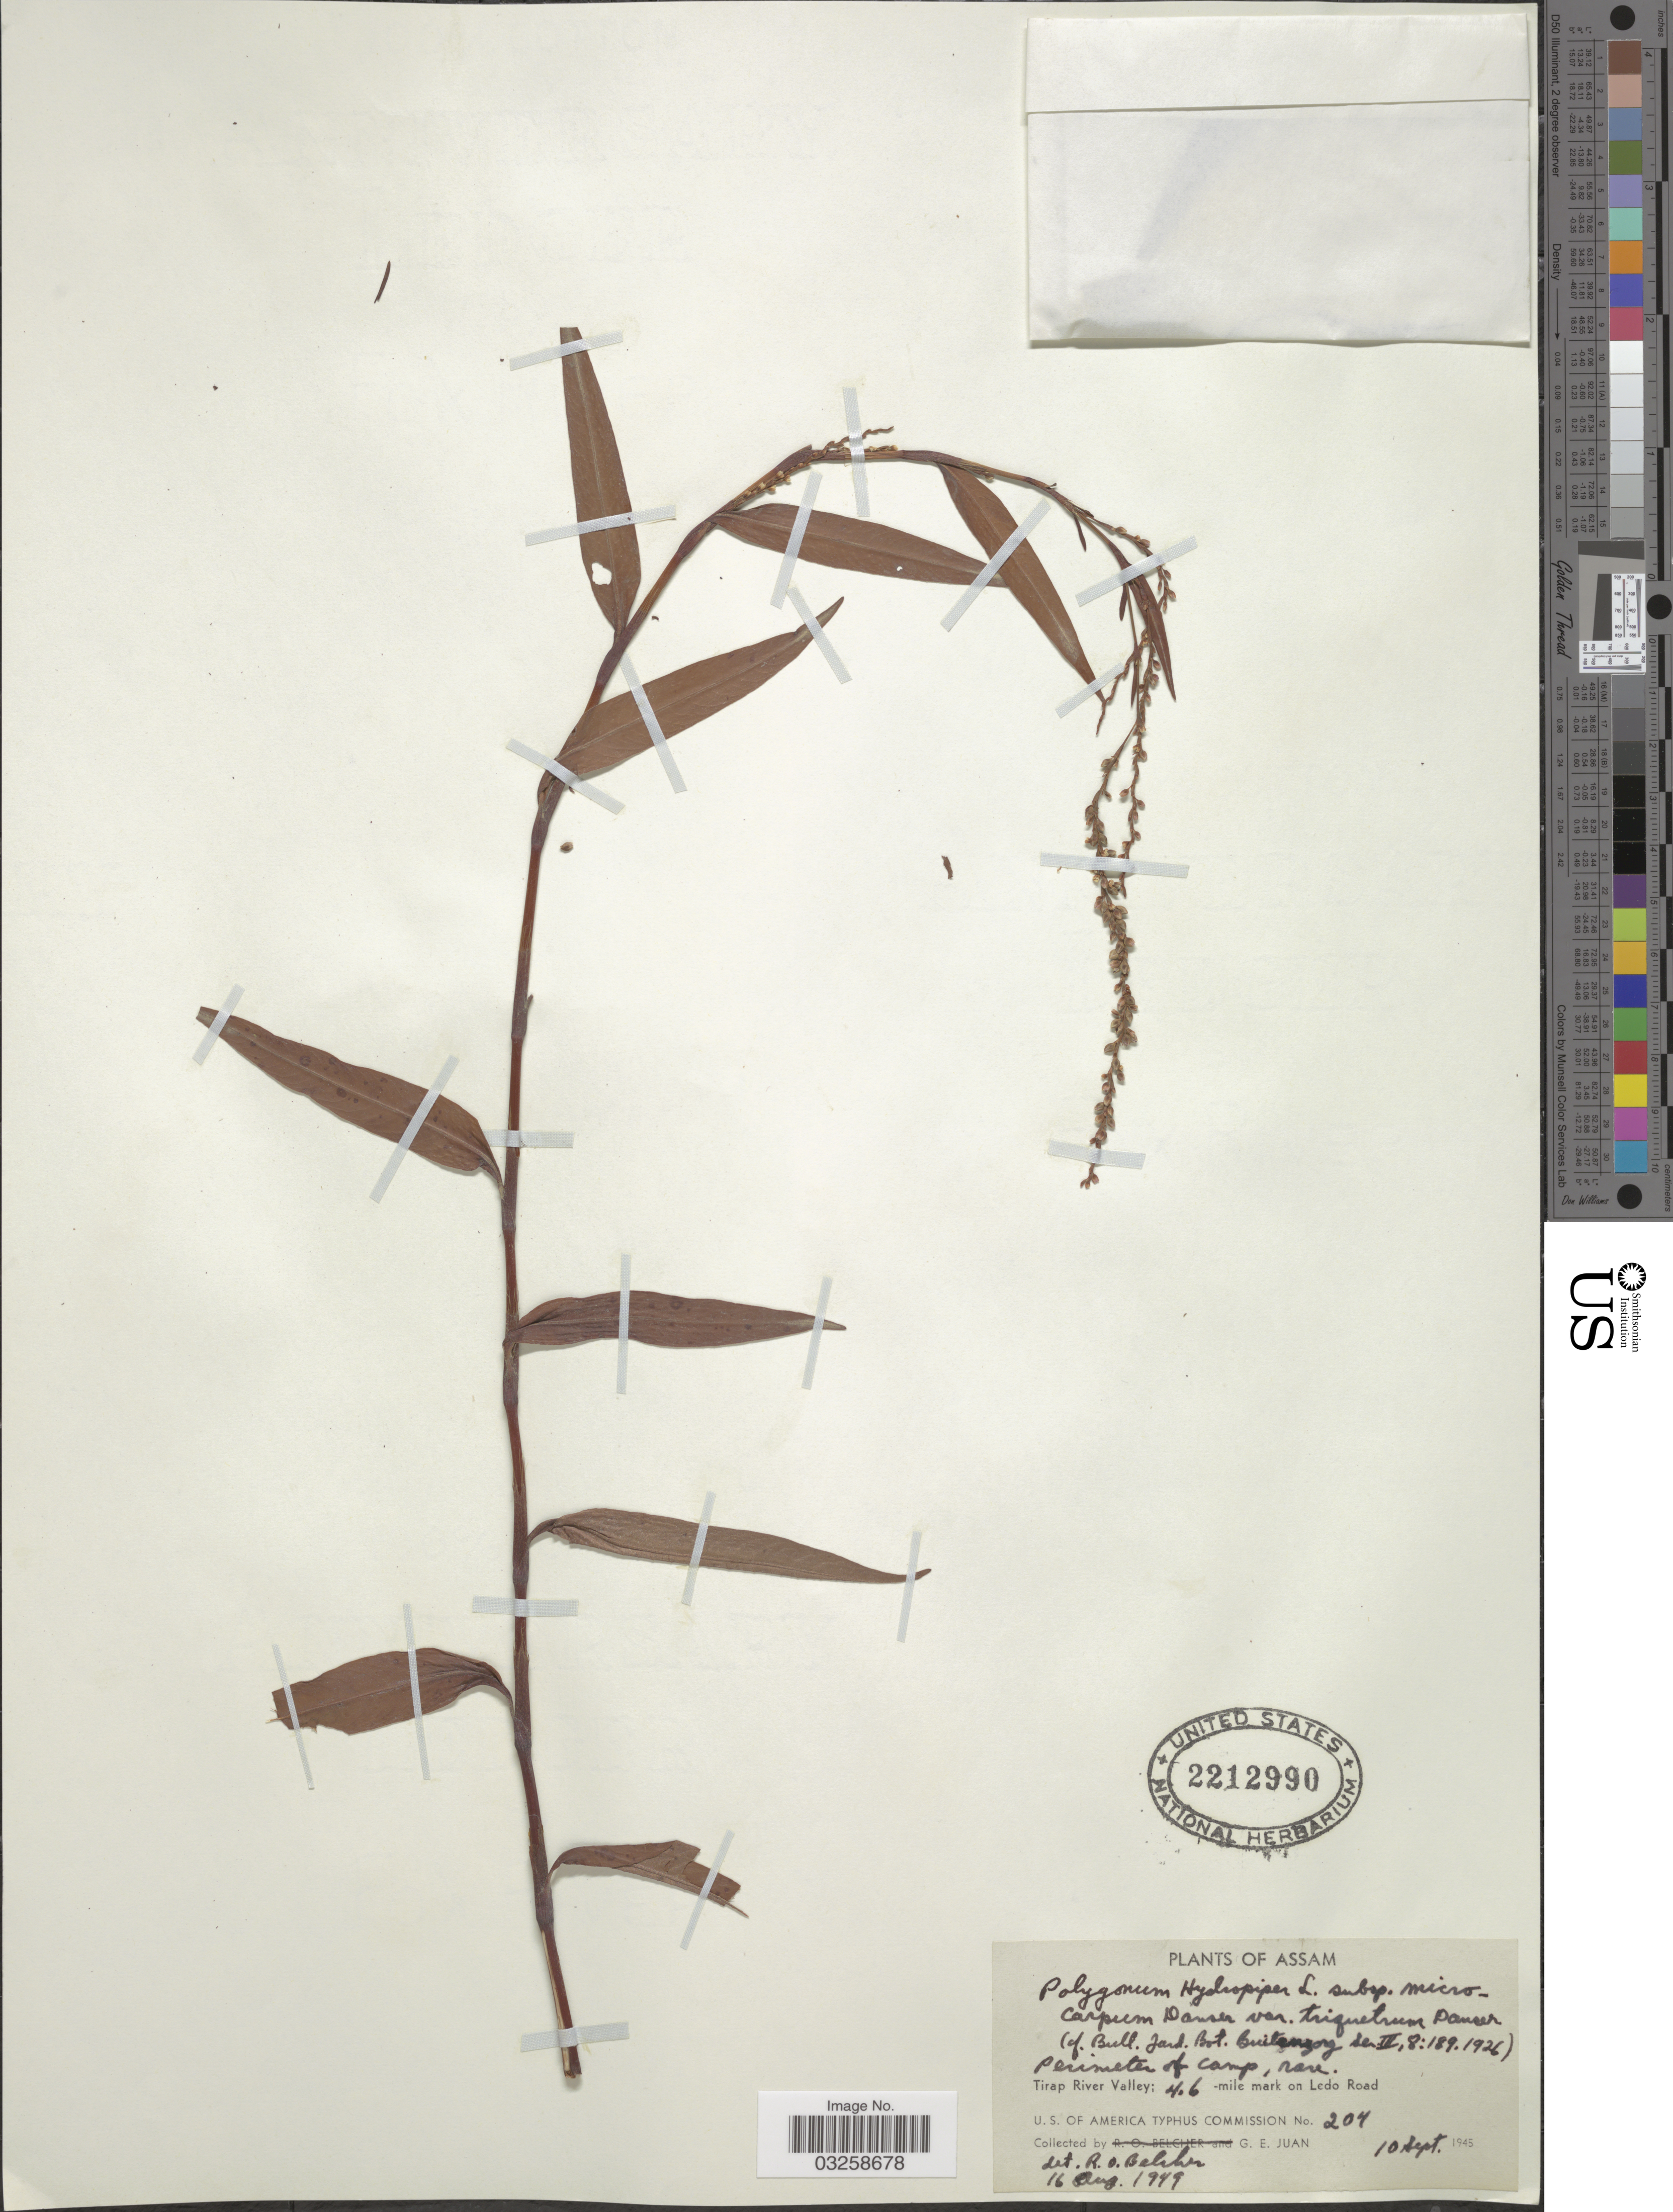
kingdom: Plantae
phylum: Tracheophyta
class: Magnoliopsida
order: Caryophyllales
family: Polygonaceae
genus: Polygonum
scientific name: Polygonum hydropiper subsp. microcarpum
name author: Danser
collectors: G. Juan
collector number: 204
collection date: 1945-09-10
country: India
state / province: Assam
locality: Tirap River Valley: 4.6 -mile mark on Ledo Road.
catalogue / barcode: US 2212990